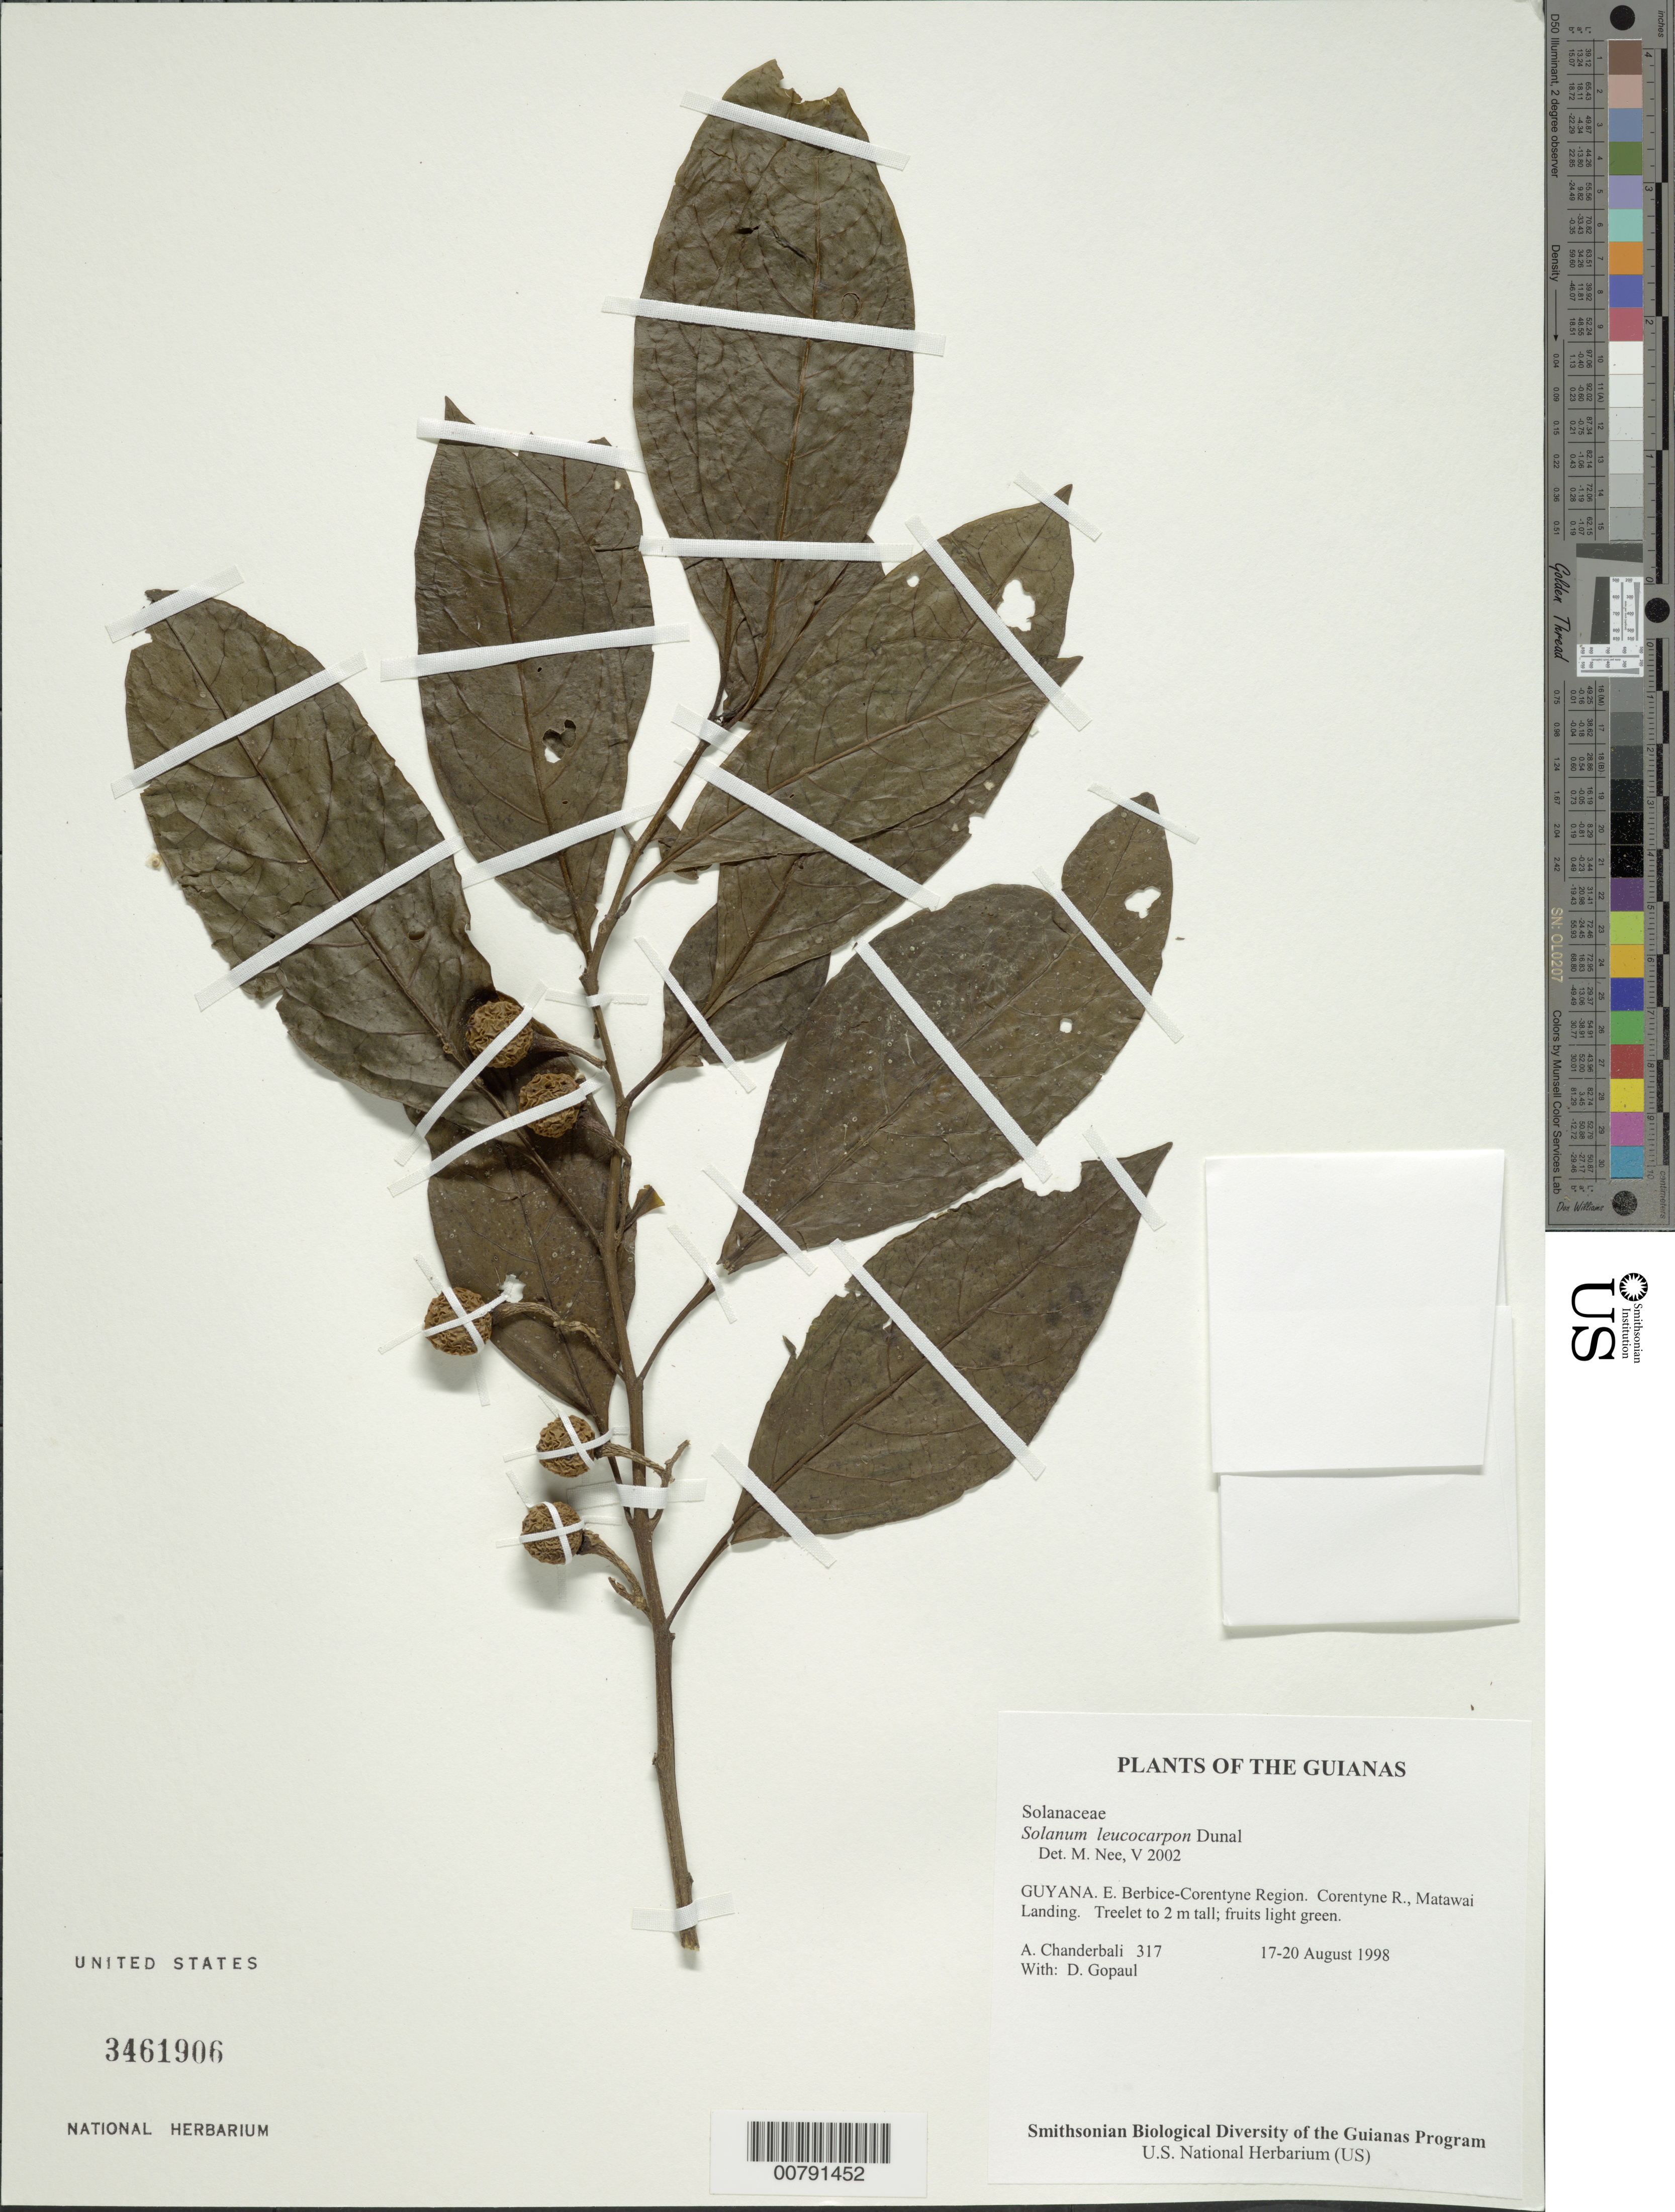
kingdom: Plantae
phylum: Tracheophyta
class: Magnoliopsida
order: Solanales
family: Solanaceae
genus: Solanum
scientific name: Solanum campaniforme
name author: Roem. & Schult.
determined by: Knapp, S. D.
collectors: O. Barth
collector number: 317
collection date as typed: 31 Dec 1959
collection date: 1959-12-31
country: Brazil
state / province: Rio de Janeiro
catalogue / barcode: US 3461906-2